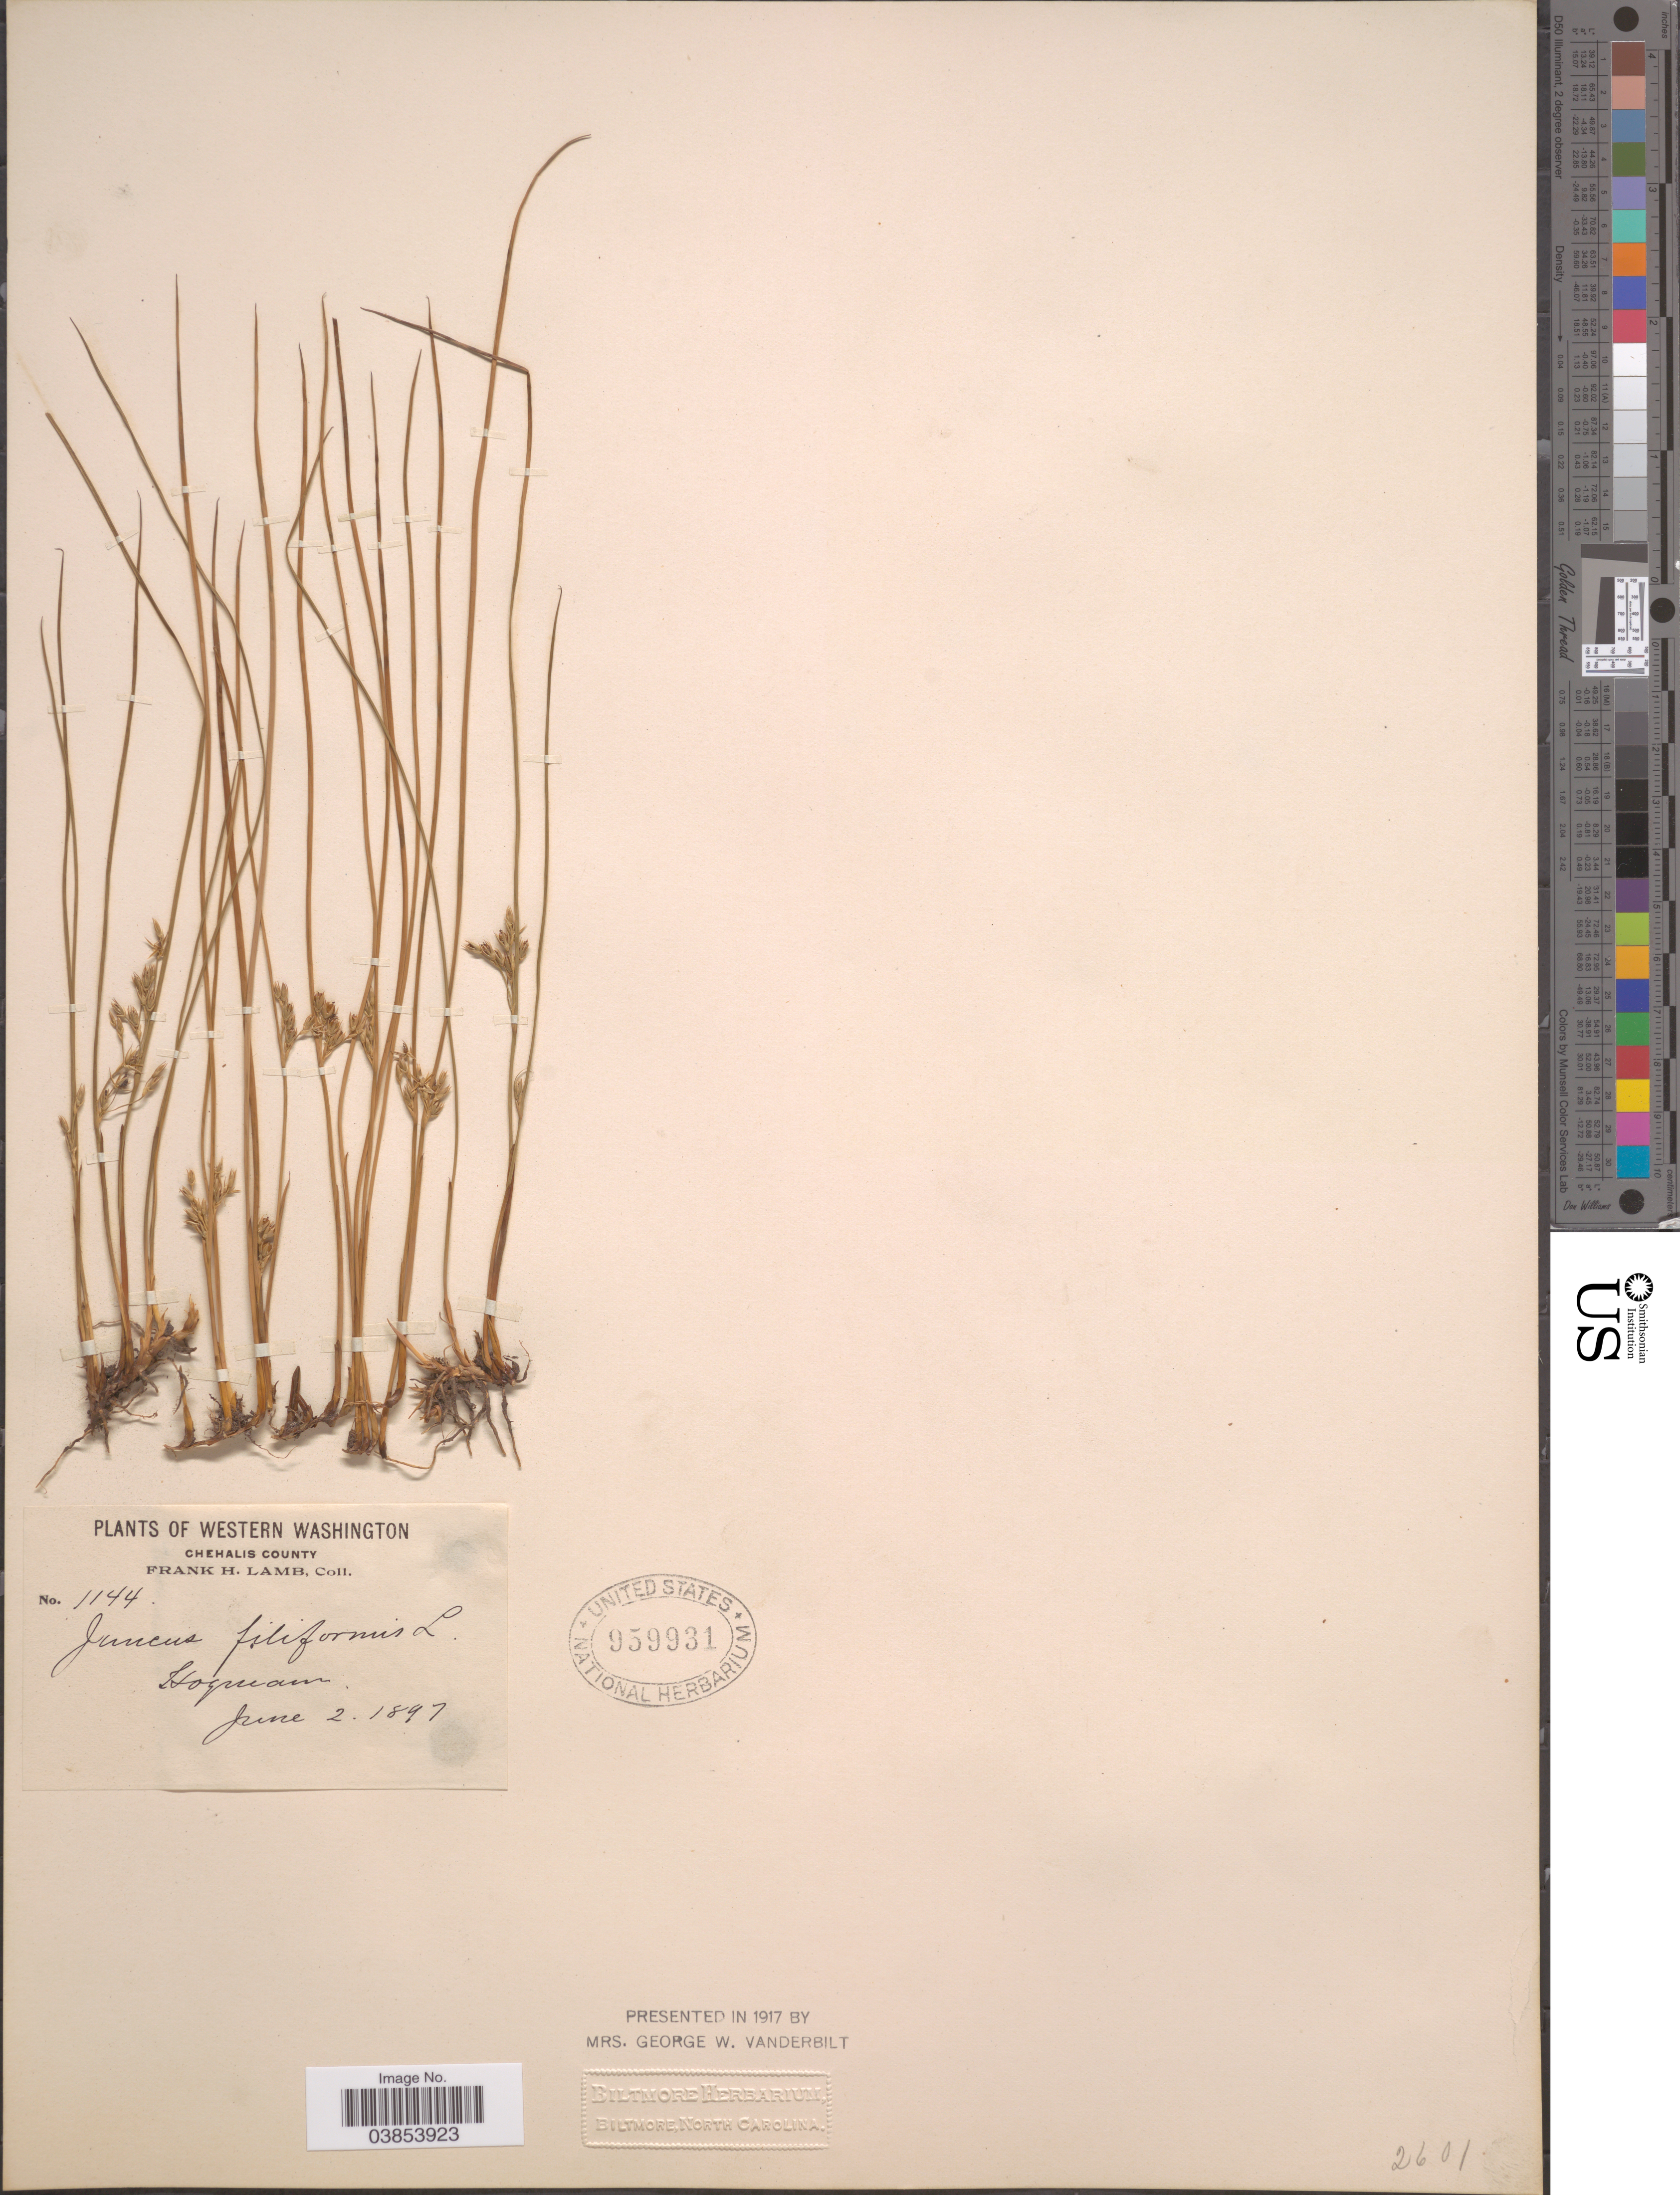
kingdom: Plantae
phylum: Tracheophyta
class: Liliopsida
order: Poales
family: Juncaceae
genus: Juncus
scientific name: Juncus filiformis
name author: L.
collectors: F. H. Lamb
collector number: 1144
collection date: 1897-06-02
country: United States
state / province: Washington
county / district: Grays Harbor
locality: Western Washington. Hoquiam.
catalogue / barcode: US 959931